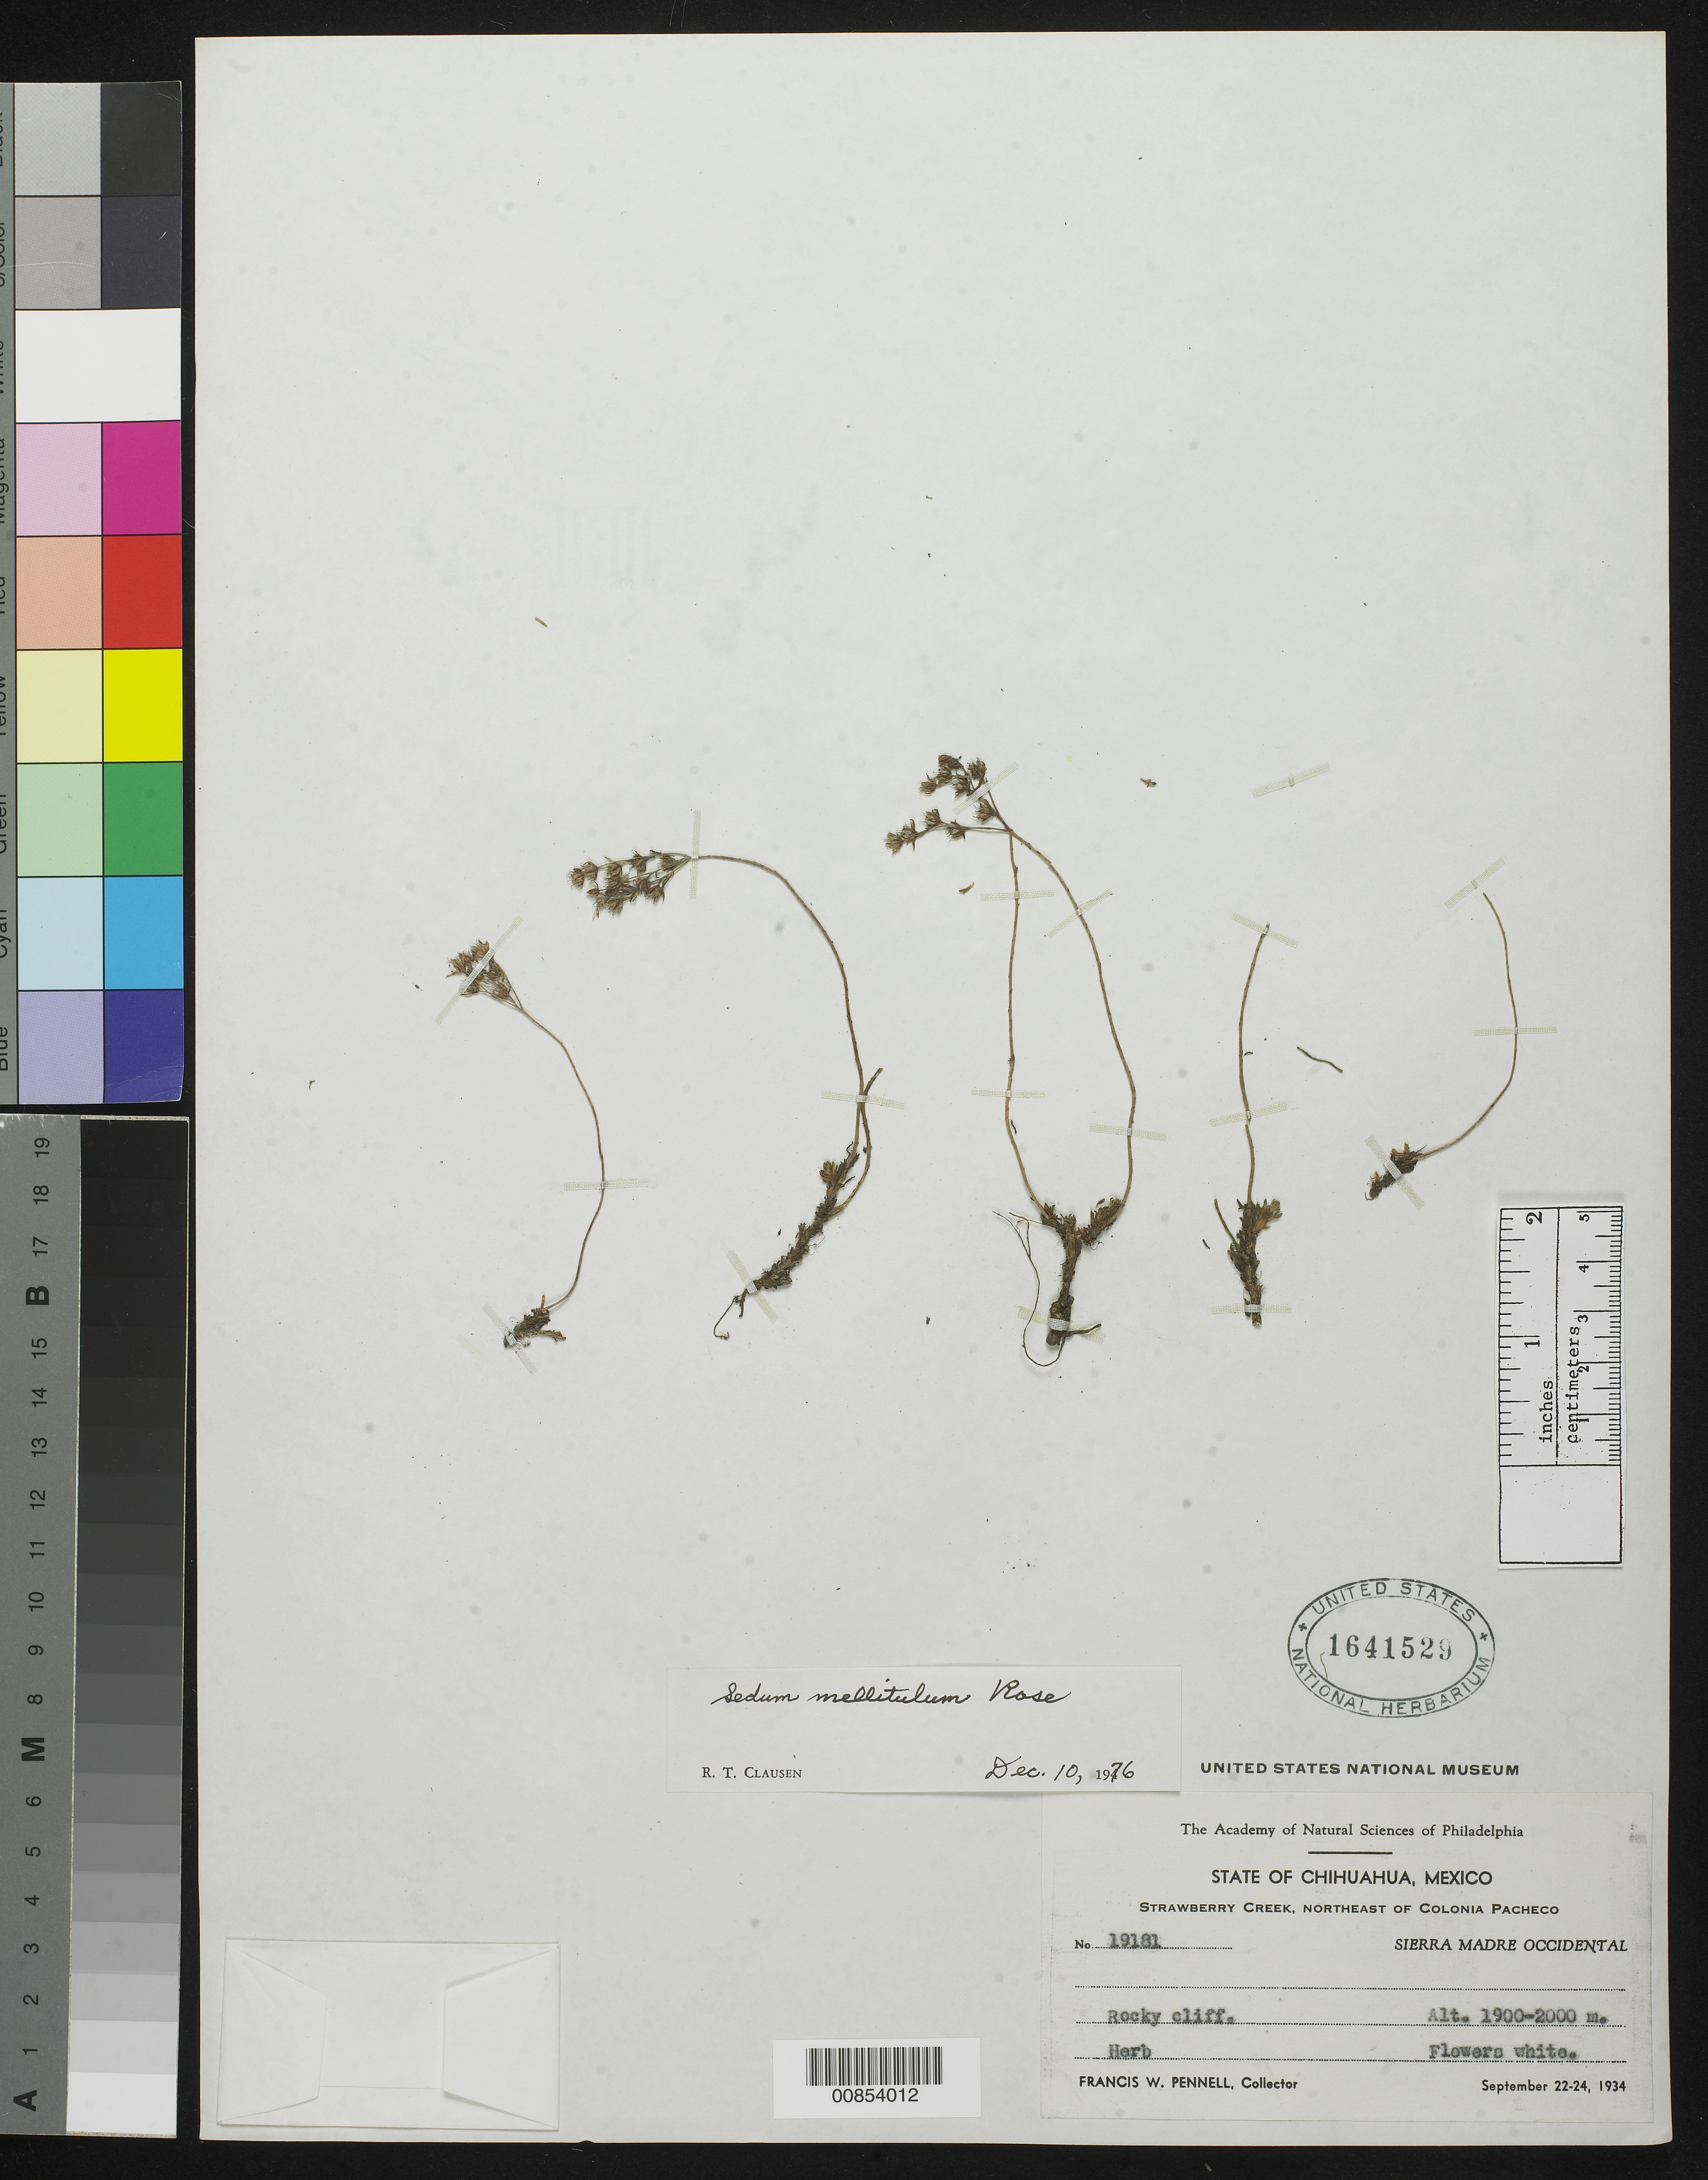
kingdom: Plantae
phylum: Tracheophyta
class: Magnoliopsida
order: Saxifragales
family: Crassulaceae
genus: Sedum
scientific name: Sedum mellitulum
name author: Rose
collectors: F. W. Pennell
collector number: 19181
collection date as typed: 22 Sep 1934 to 24 Sep 1934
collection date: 1934-09-22/1934-09-24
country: Mexico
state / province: Chihuahua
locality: Strawberry Creek, northeast of Colonia Pacheco. Sierra Madre Occidental, Chihuahua.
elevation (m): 2000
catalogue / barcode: US 1641529